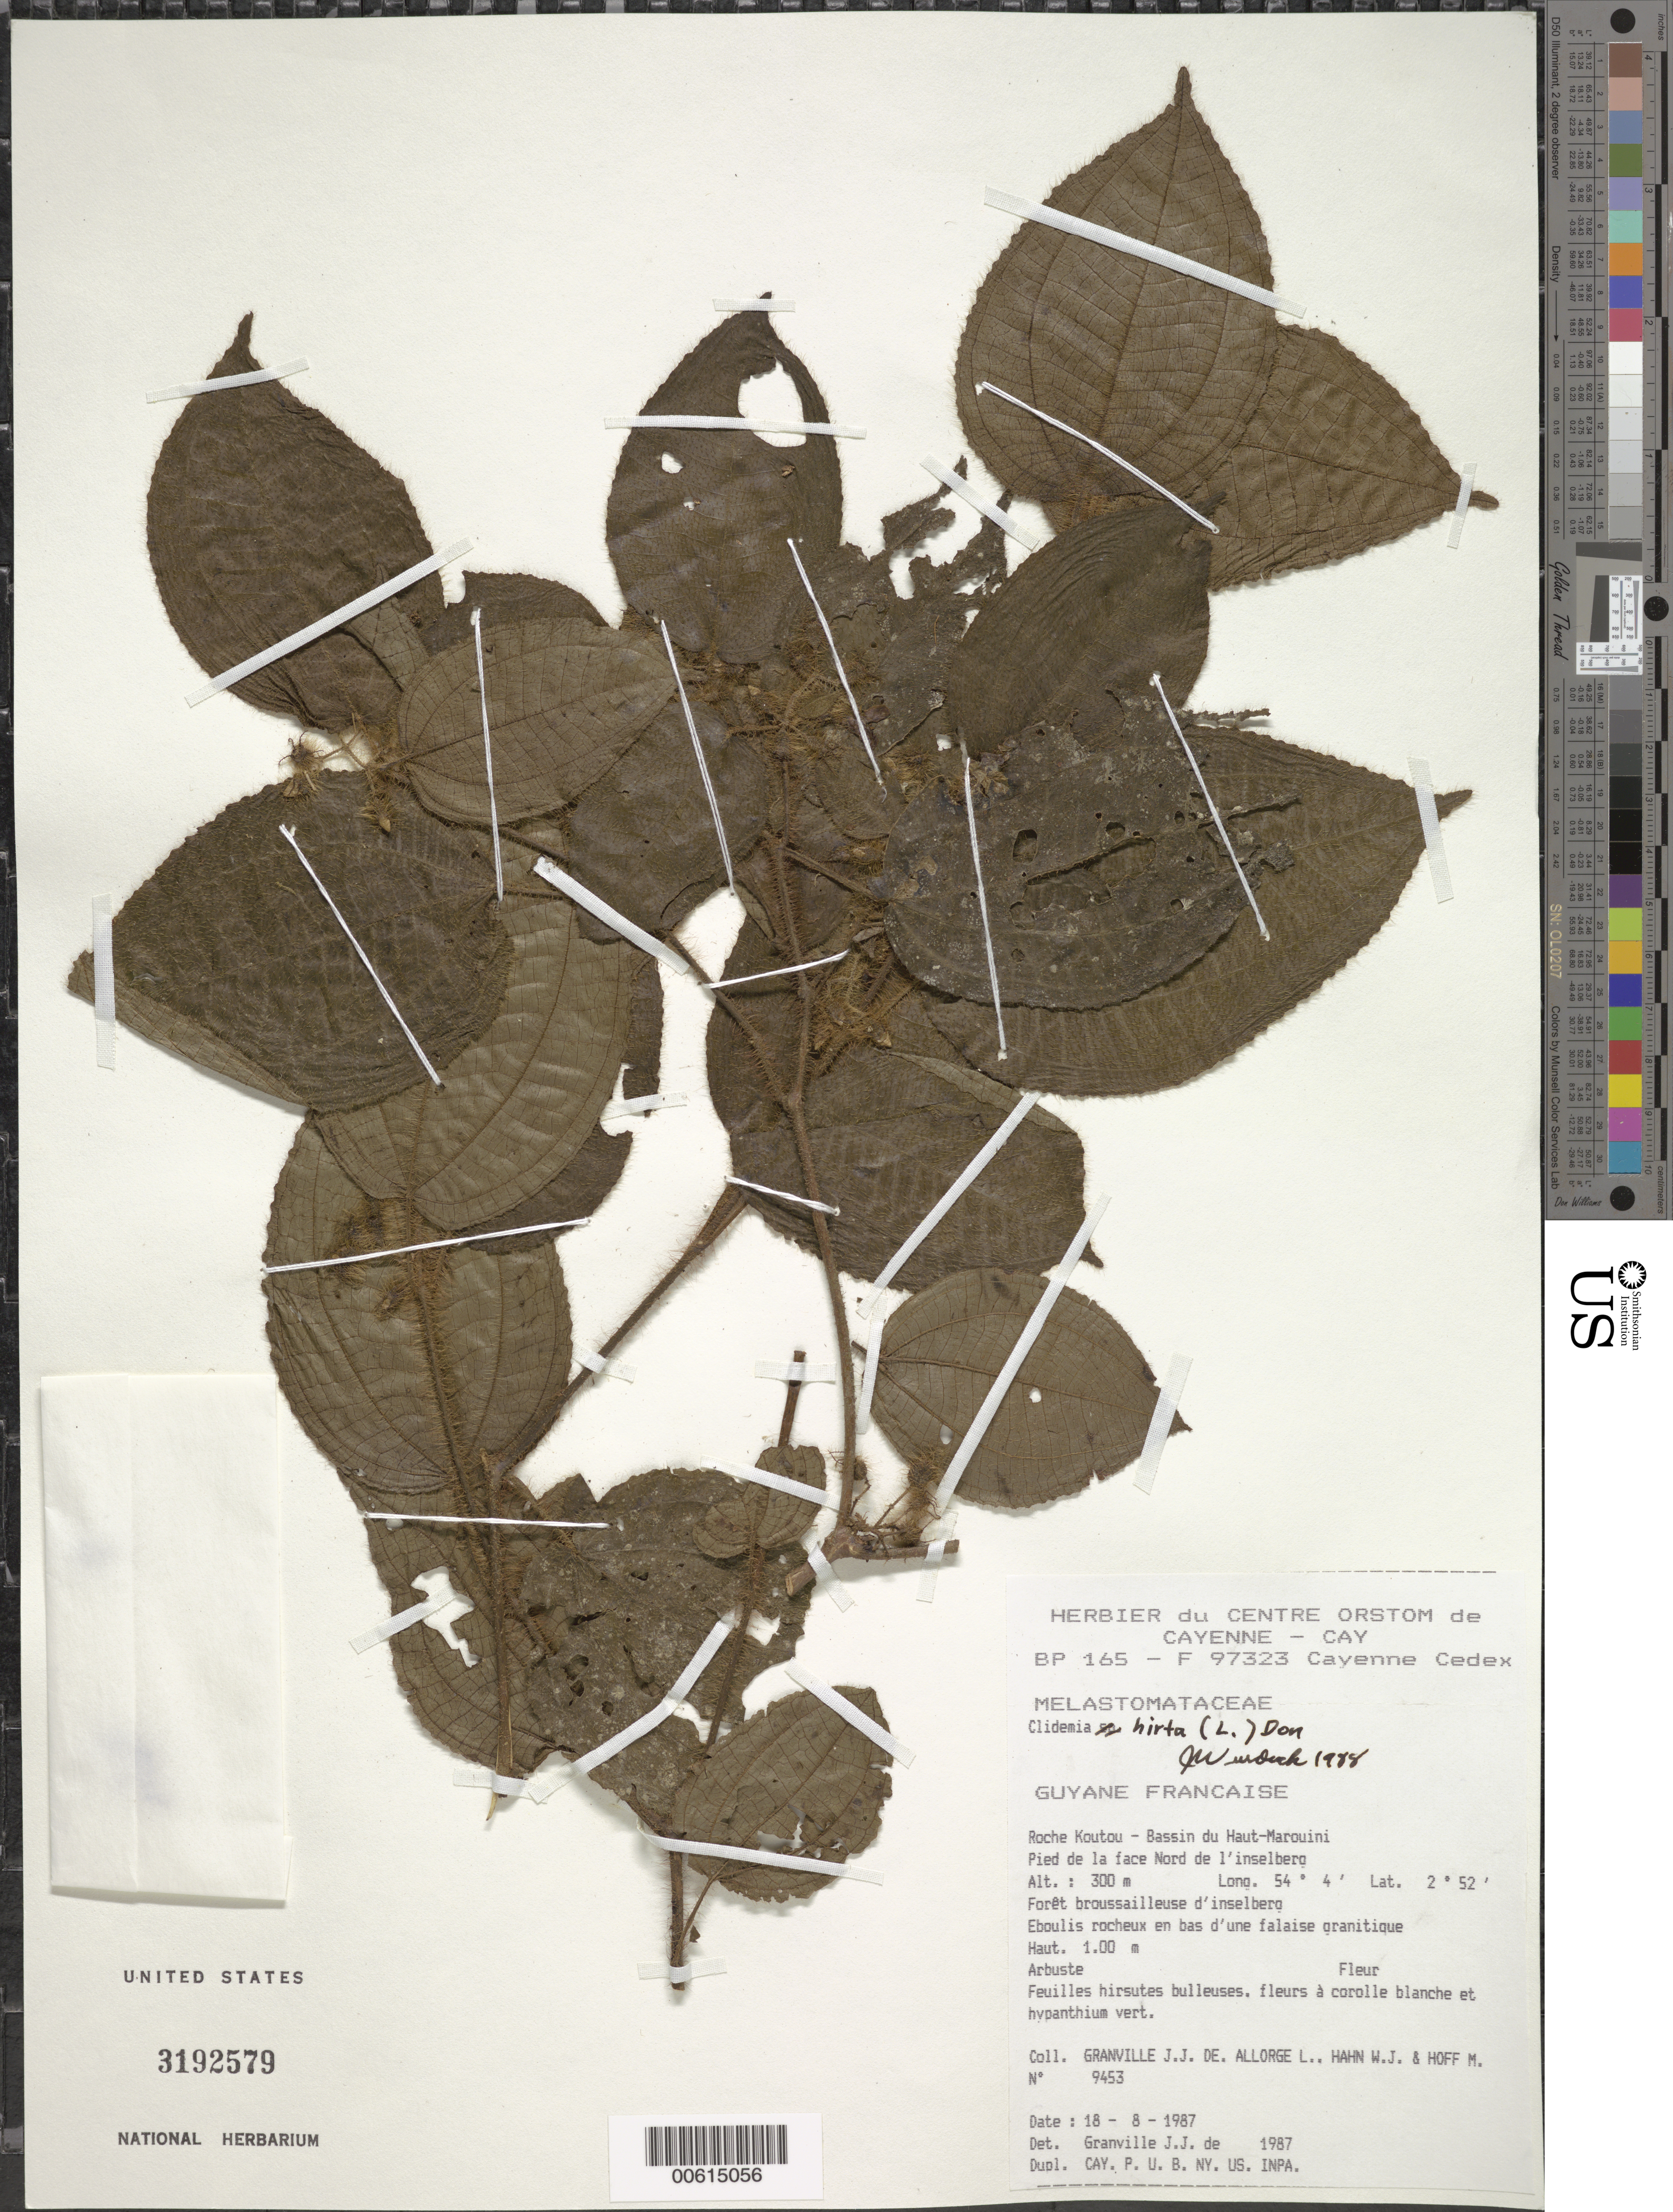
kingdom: Plantae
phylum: Tracheophyta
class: Magnoliopsida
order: Myrtales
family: Melastomataceae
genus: Clidemia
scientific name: Clidemia hirta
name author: (L.) D. Don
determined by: Wurdack, John J., (US), US (UNITED STATES)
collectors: J.-J. de Granville, L. Allorge, W. J. Hahn & M. Hoff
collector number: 9453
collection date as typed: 18-Aug-87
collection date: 1987-08-18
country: French Guiana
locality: Roche Koutou, Bassin du Haut-Marouini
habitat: Foret broussailleuse d'inselberg, eboulis rocheux en bas d'una falaise granitique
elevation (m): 300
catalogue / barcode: US 3192579